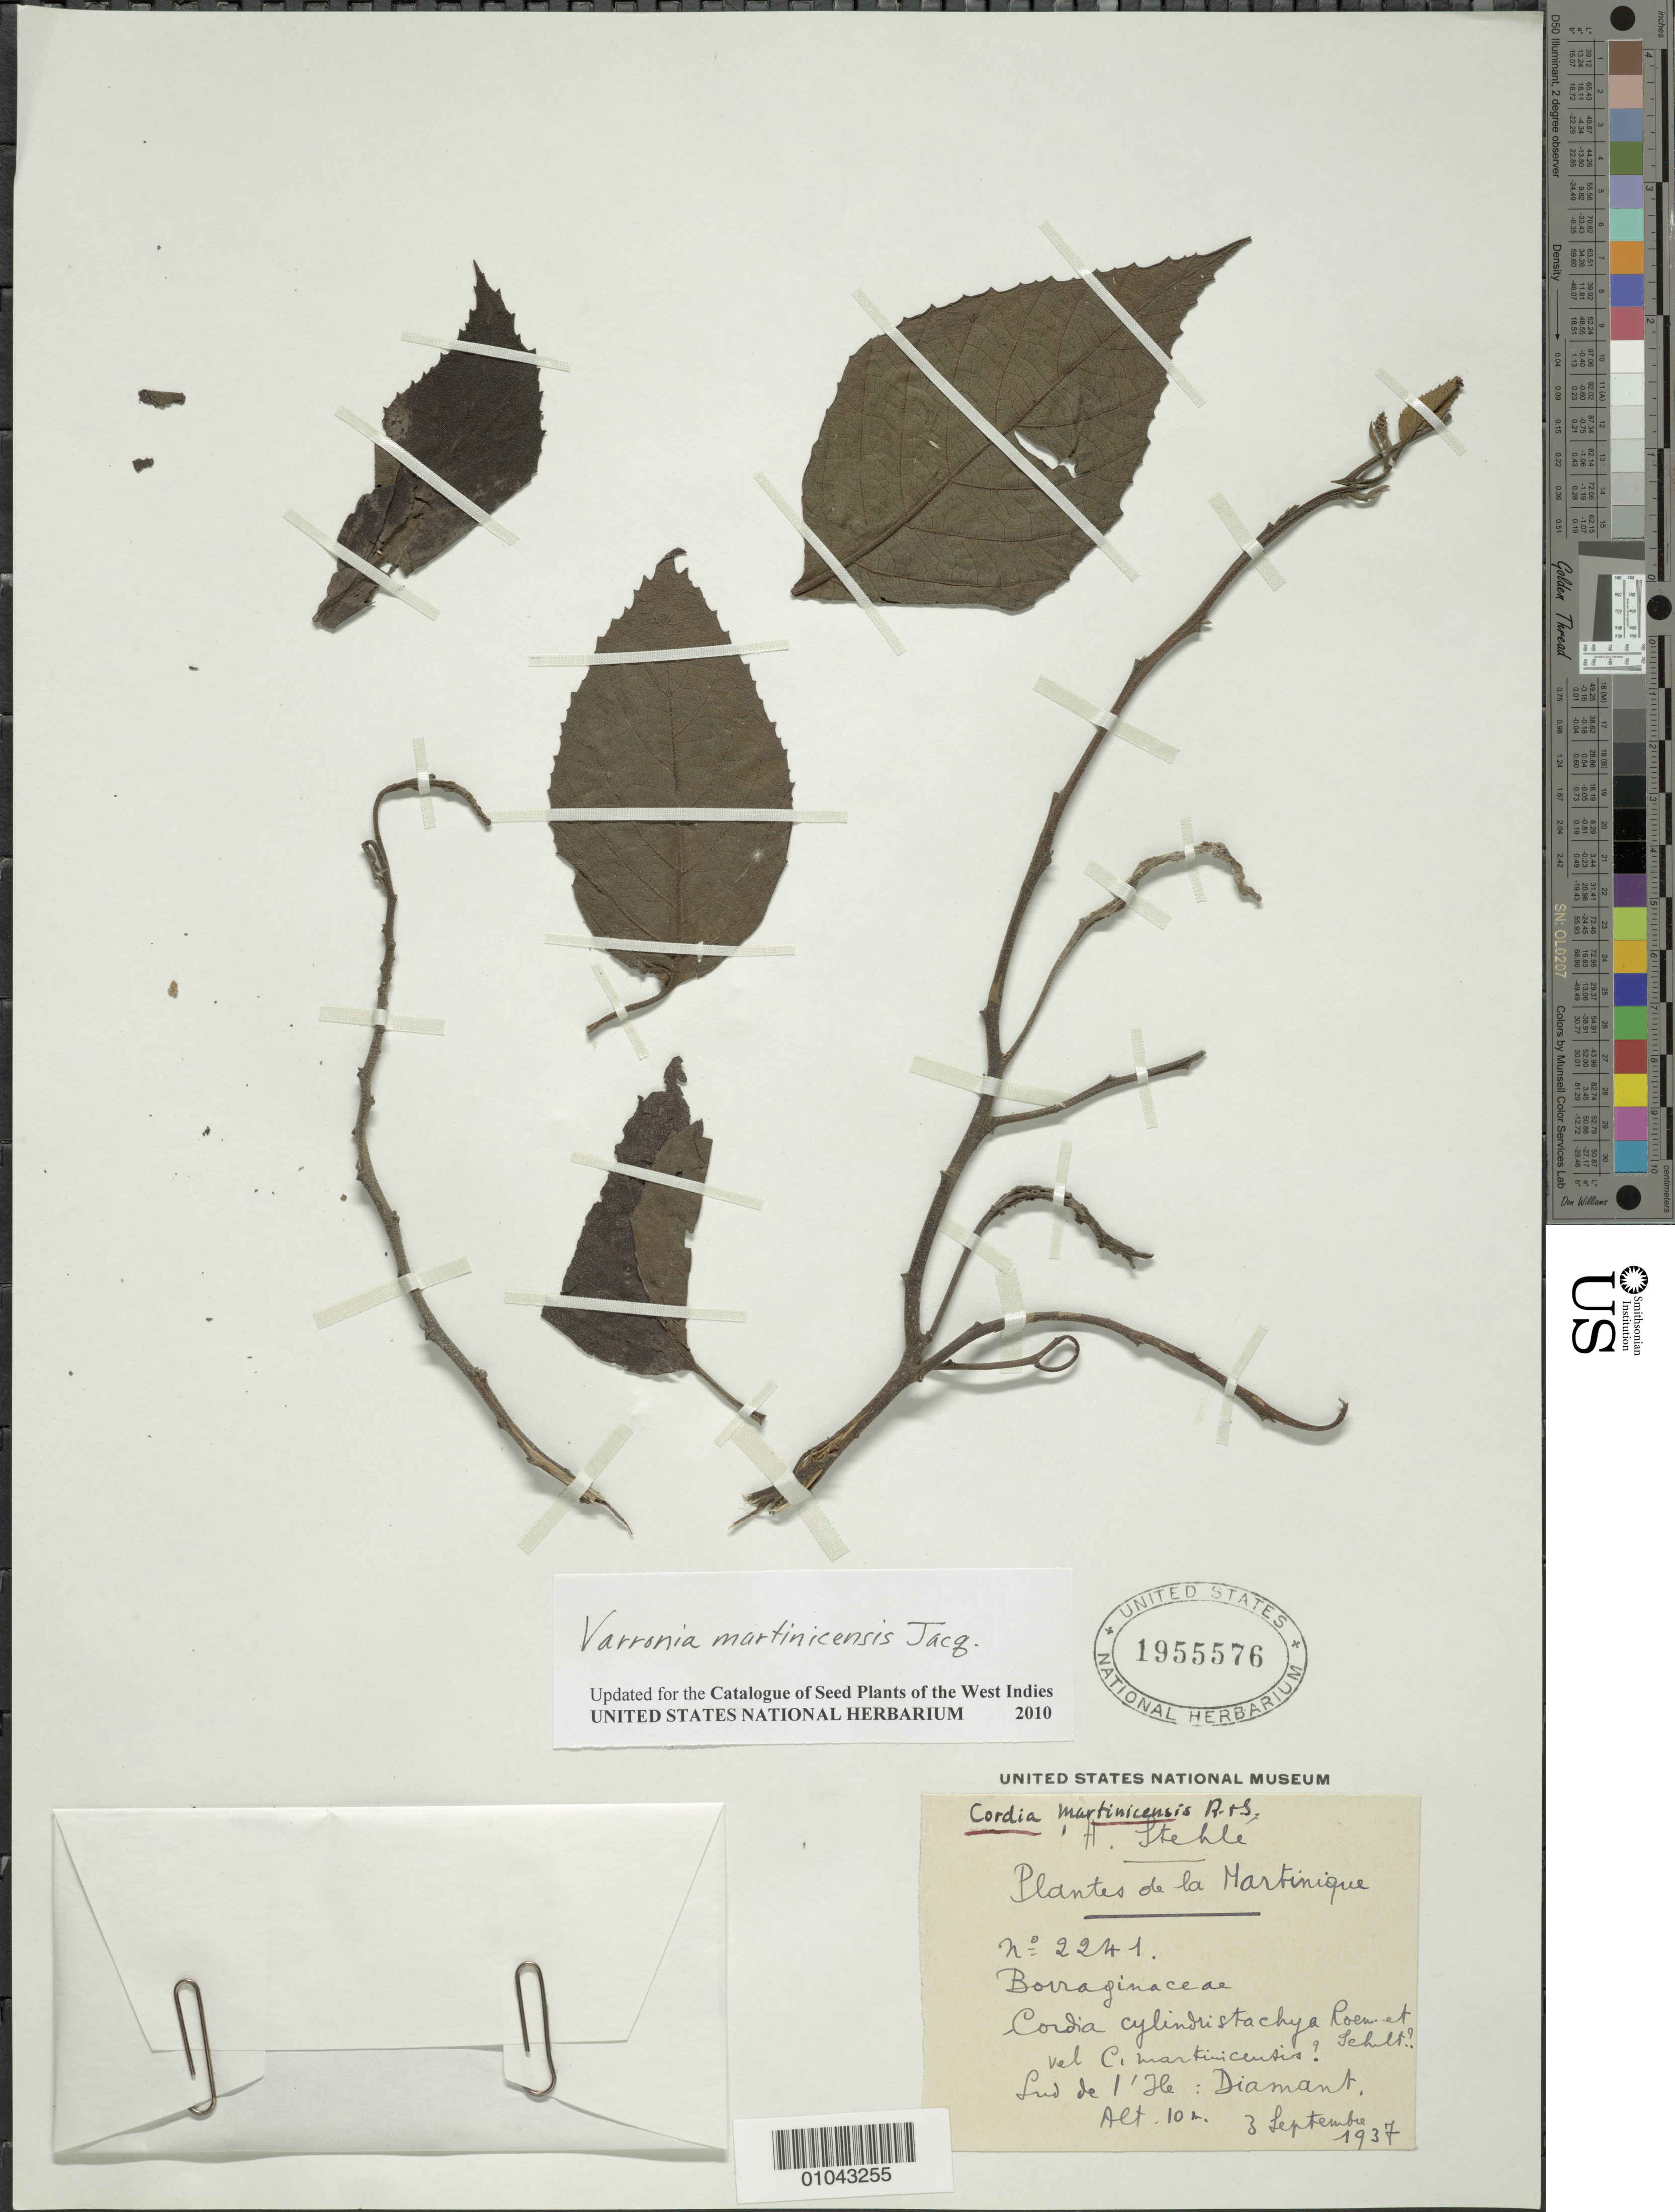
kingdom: Plantae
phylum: Tracheophyta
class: Magnoliopsida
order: Boraginales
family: Cordiaceae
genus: Varronia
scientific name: Varronia martinicensis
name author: Jacq.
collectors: H. Stehlé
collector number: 2241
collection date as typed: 03 Sep 1937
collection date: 1937-09-03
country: Martinique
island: Martinique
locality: Diamant, Sud de l'Ile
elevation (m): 10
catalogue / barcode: US 1955576